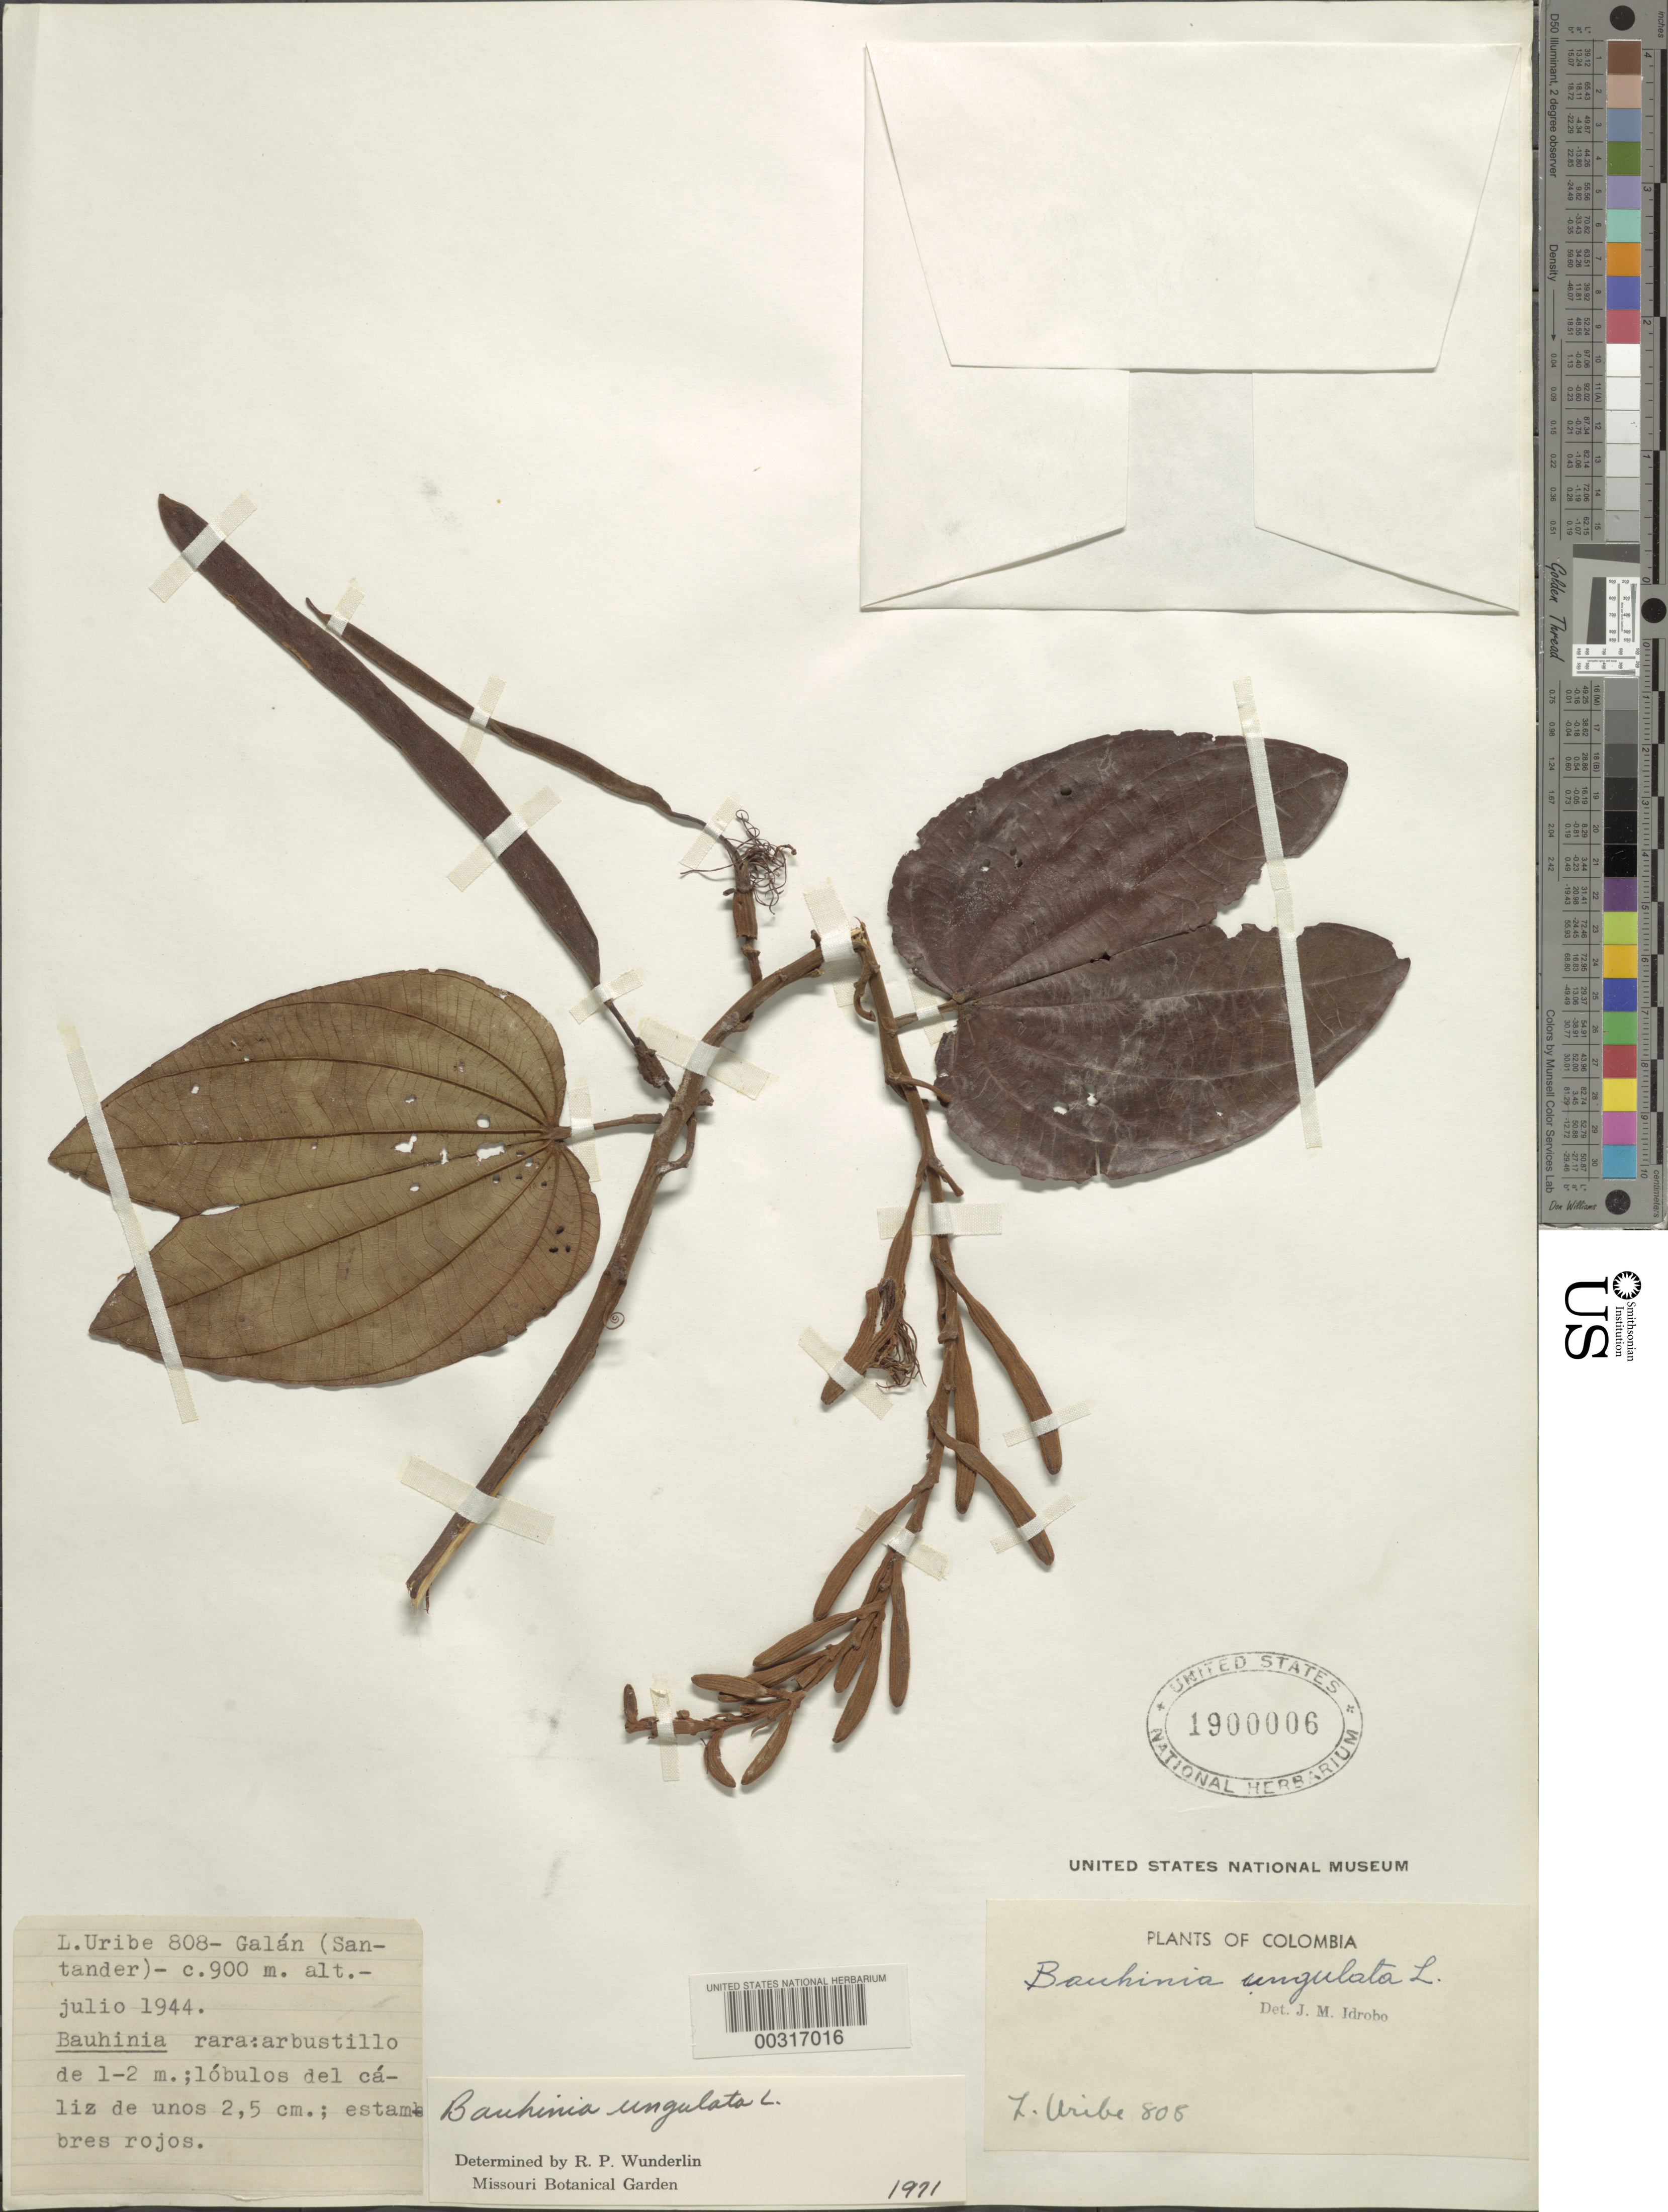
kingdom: Plantae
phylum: Tracheophyta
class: Magnoliopsida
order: Fabales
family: Fabaceae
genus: Bauhinia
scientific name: Bauhinia ungulata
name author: L.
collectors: L. Uribe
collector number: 808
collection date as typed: Jul 1944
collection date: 1944-07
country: Colombia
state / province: Santander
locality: Galan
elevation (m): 900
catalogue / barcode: US 1900006